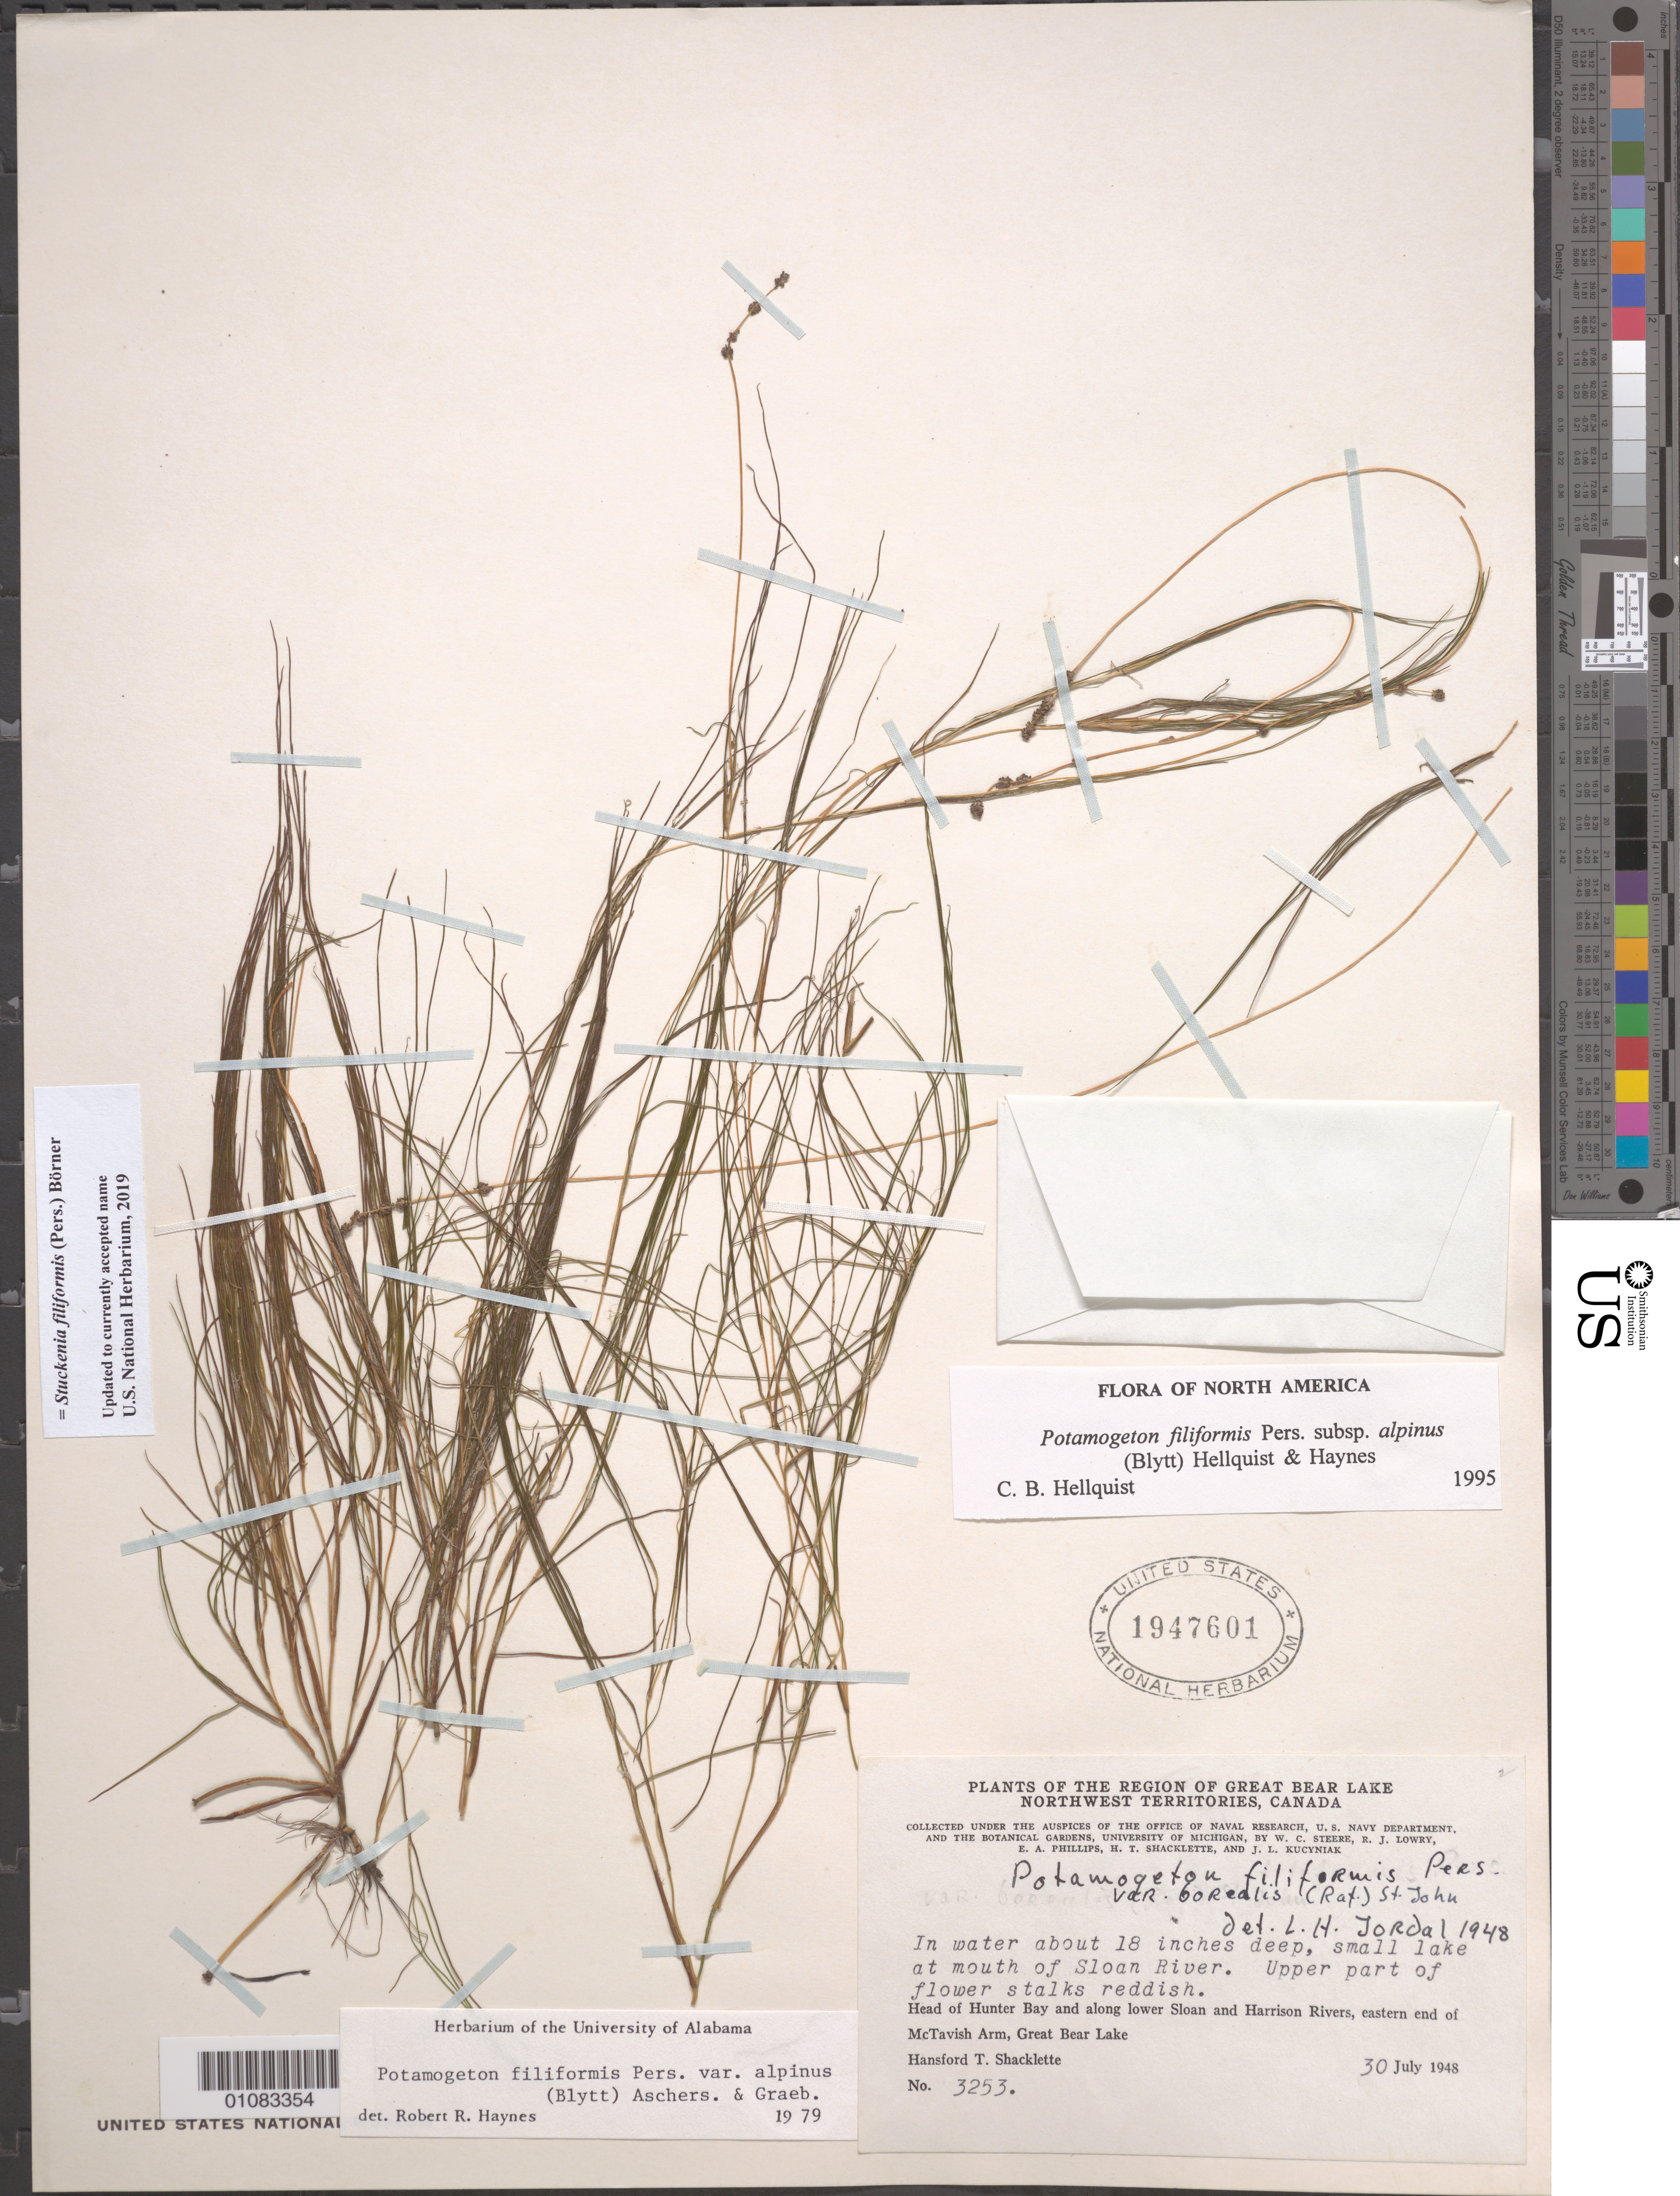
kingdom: Plantae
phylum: Tracheophyta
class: Liliopsida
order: Alismatales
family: Potamogetonaceae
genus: Stuckenia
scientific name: Stuckenia filiformis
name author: (Pers.) Börner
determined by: Strong, Mark T., (BOT), Smithsonian Institution - National Museum of Natural History (UNITED STATES)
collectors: H. Shacklette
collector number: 3253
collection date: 1948-07-30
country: Canada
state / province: Northwest Territories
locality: region of Great Bear Lake, east end of McTavish Arm, along lower Sloan and Harrison Rivers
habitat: Small lake at mouth of river.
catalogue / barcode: US 1947601